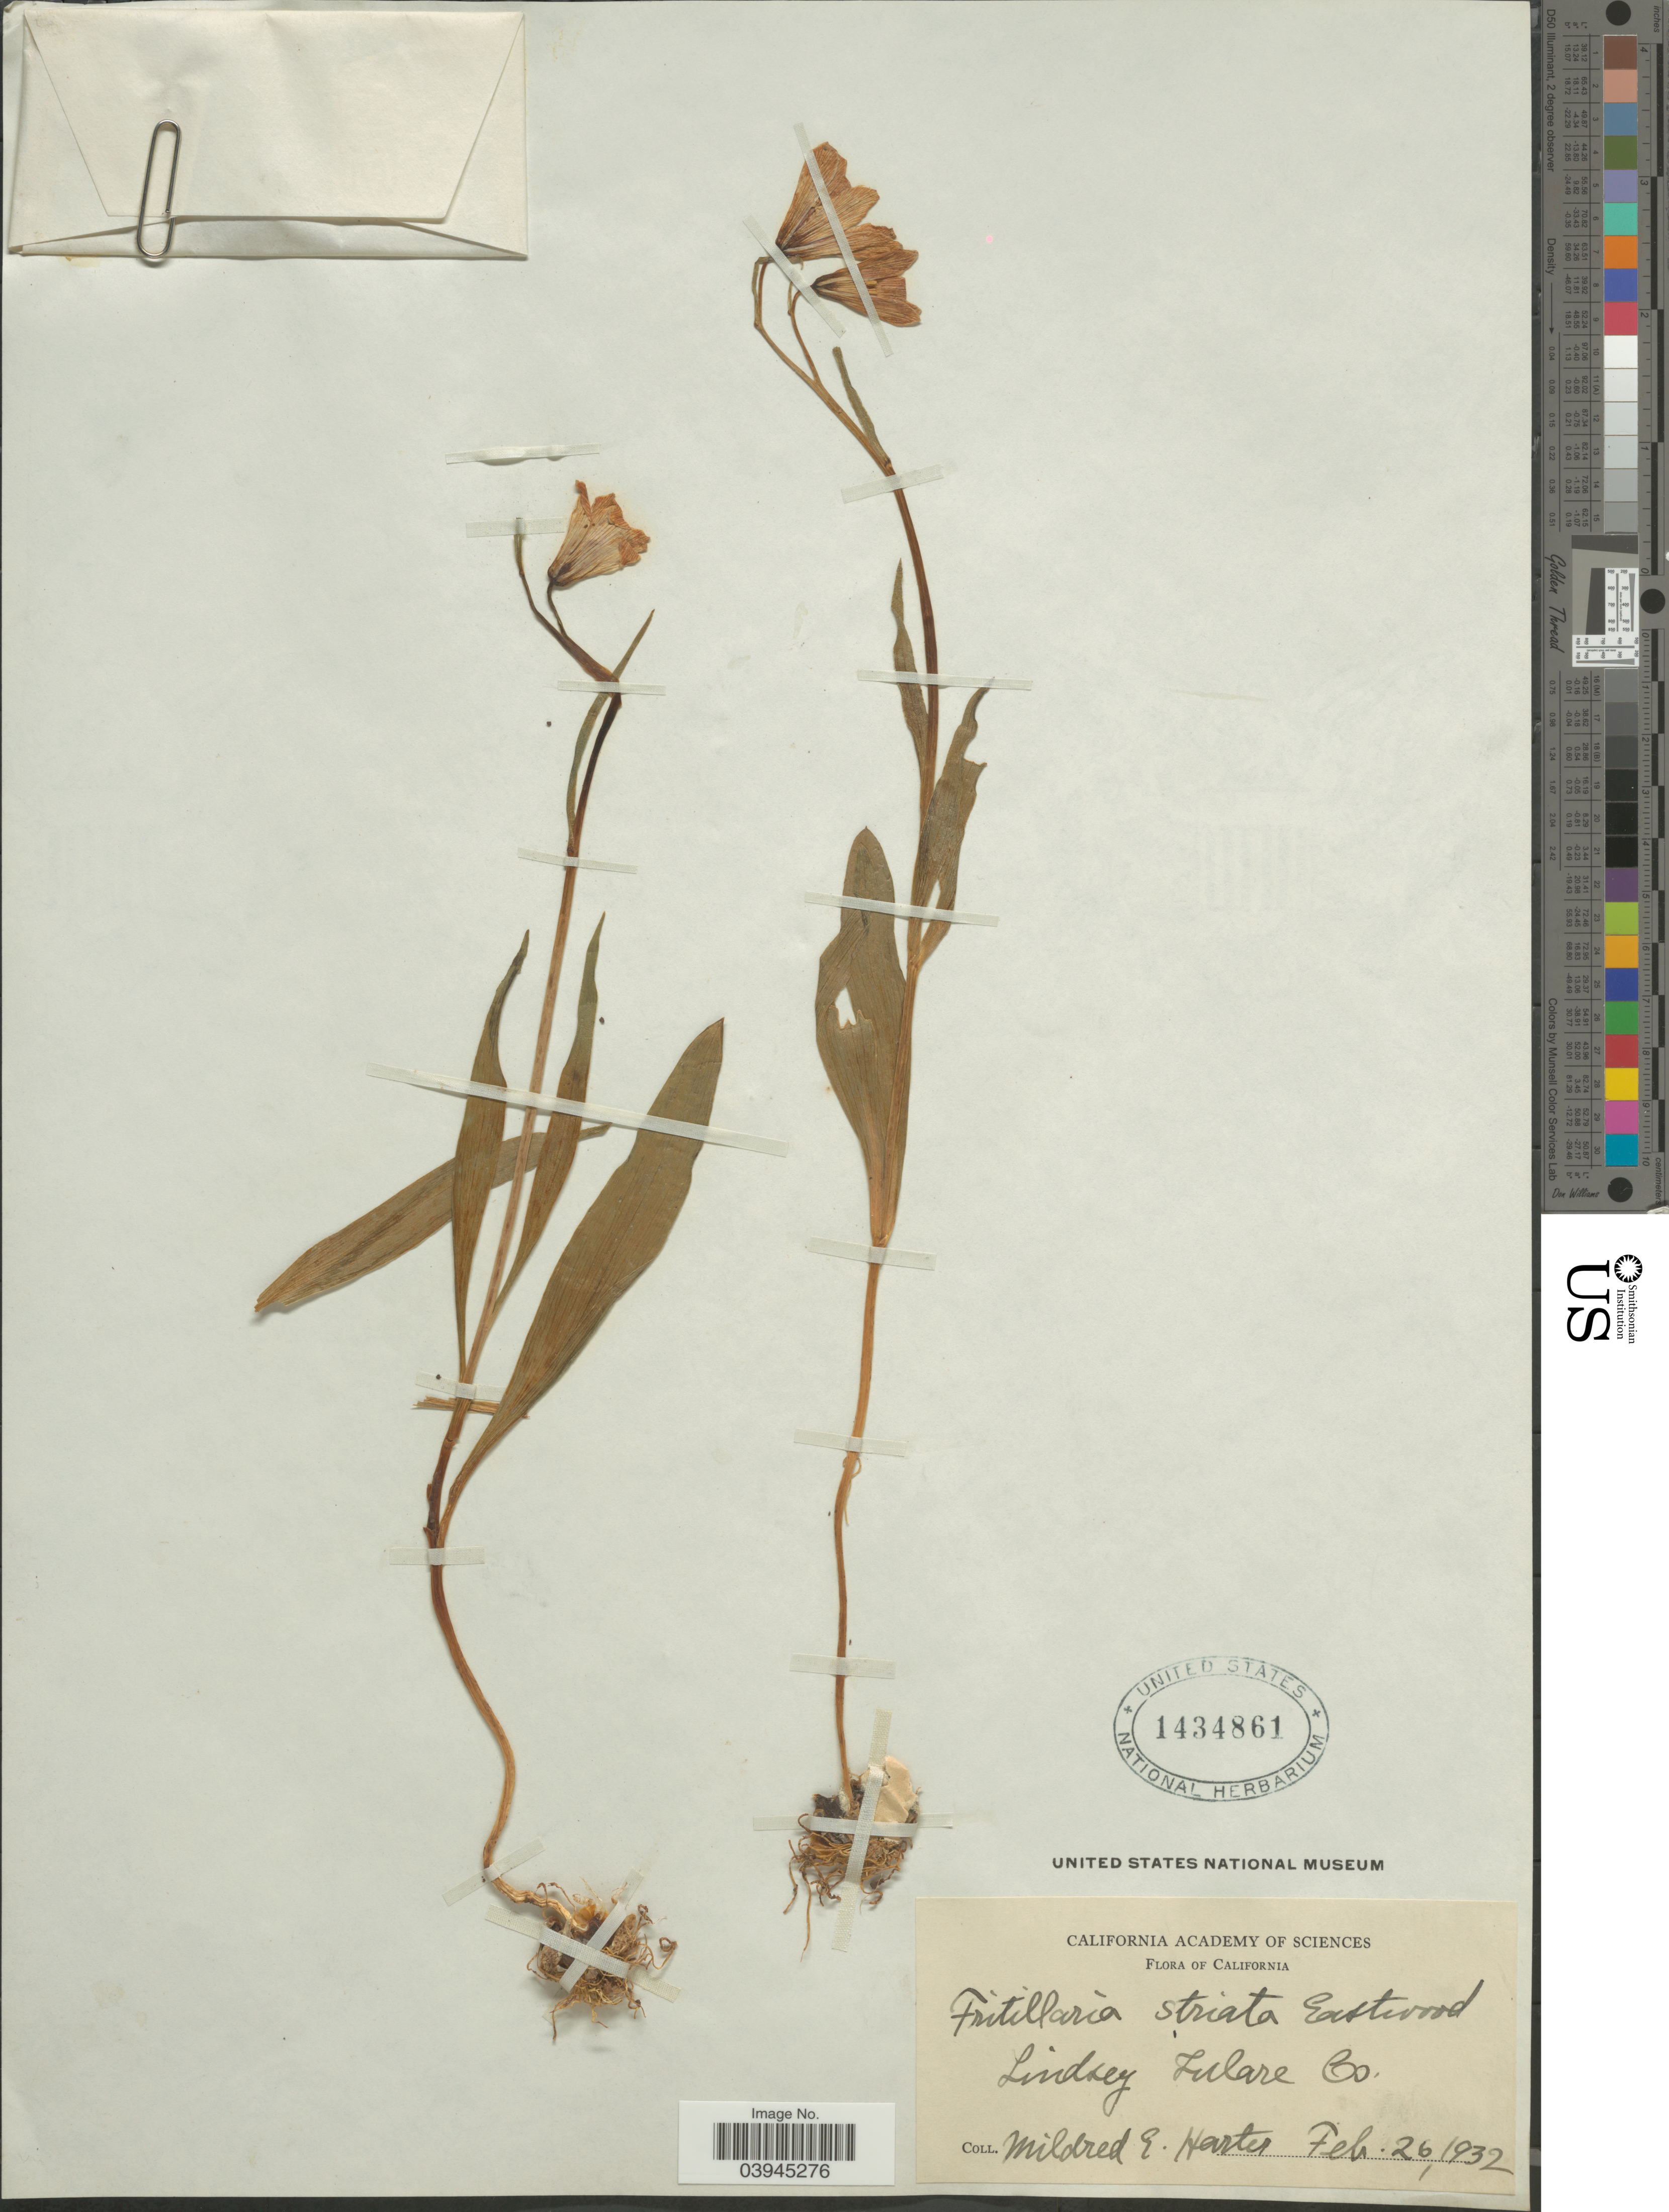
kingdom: Plantae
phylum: Tracheophyta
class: Liliopsida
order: Liliales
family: Liliaceae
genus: Fritillaria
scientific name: Fritillaria striata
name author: Eastw.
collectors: M. Harter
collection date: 1932-02-26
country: United States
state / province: California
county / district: Tulare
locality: Lindsey. Tulare Co.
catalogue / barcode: US 1434861